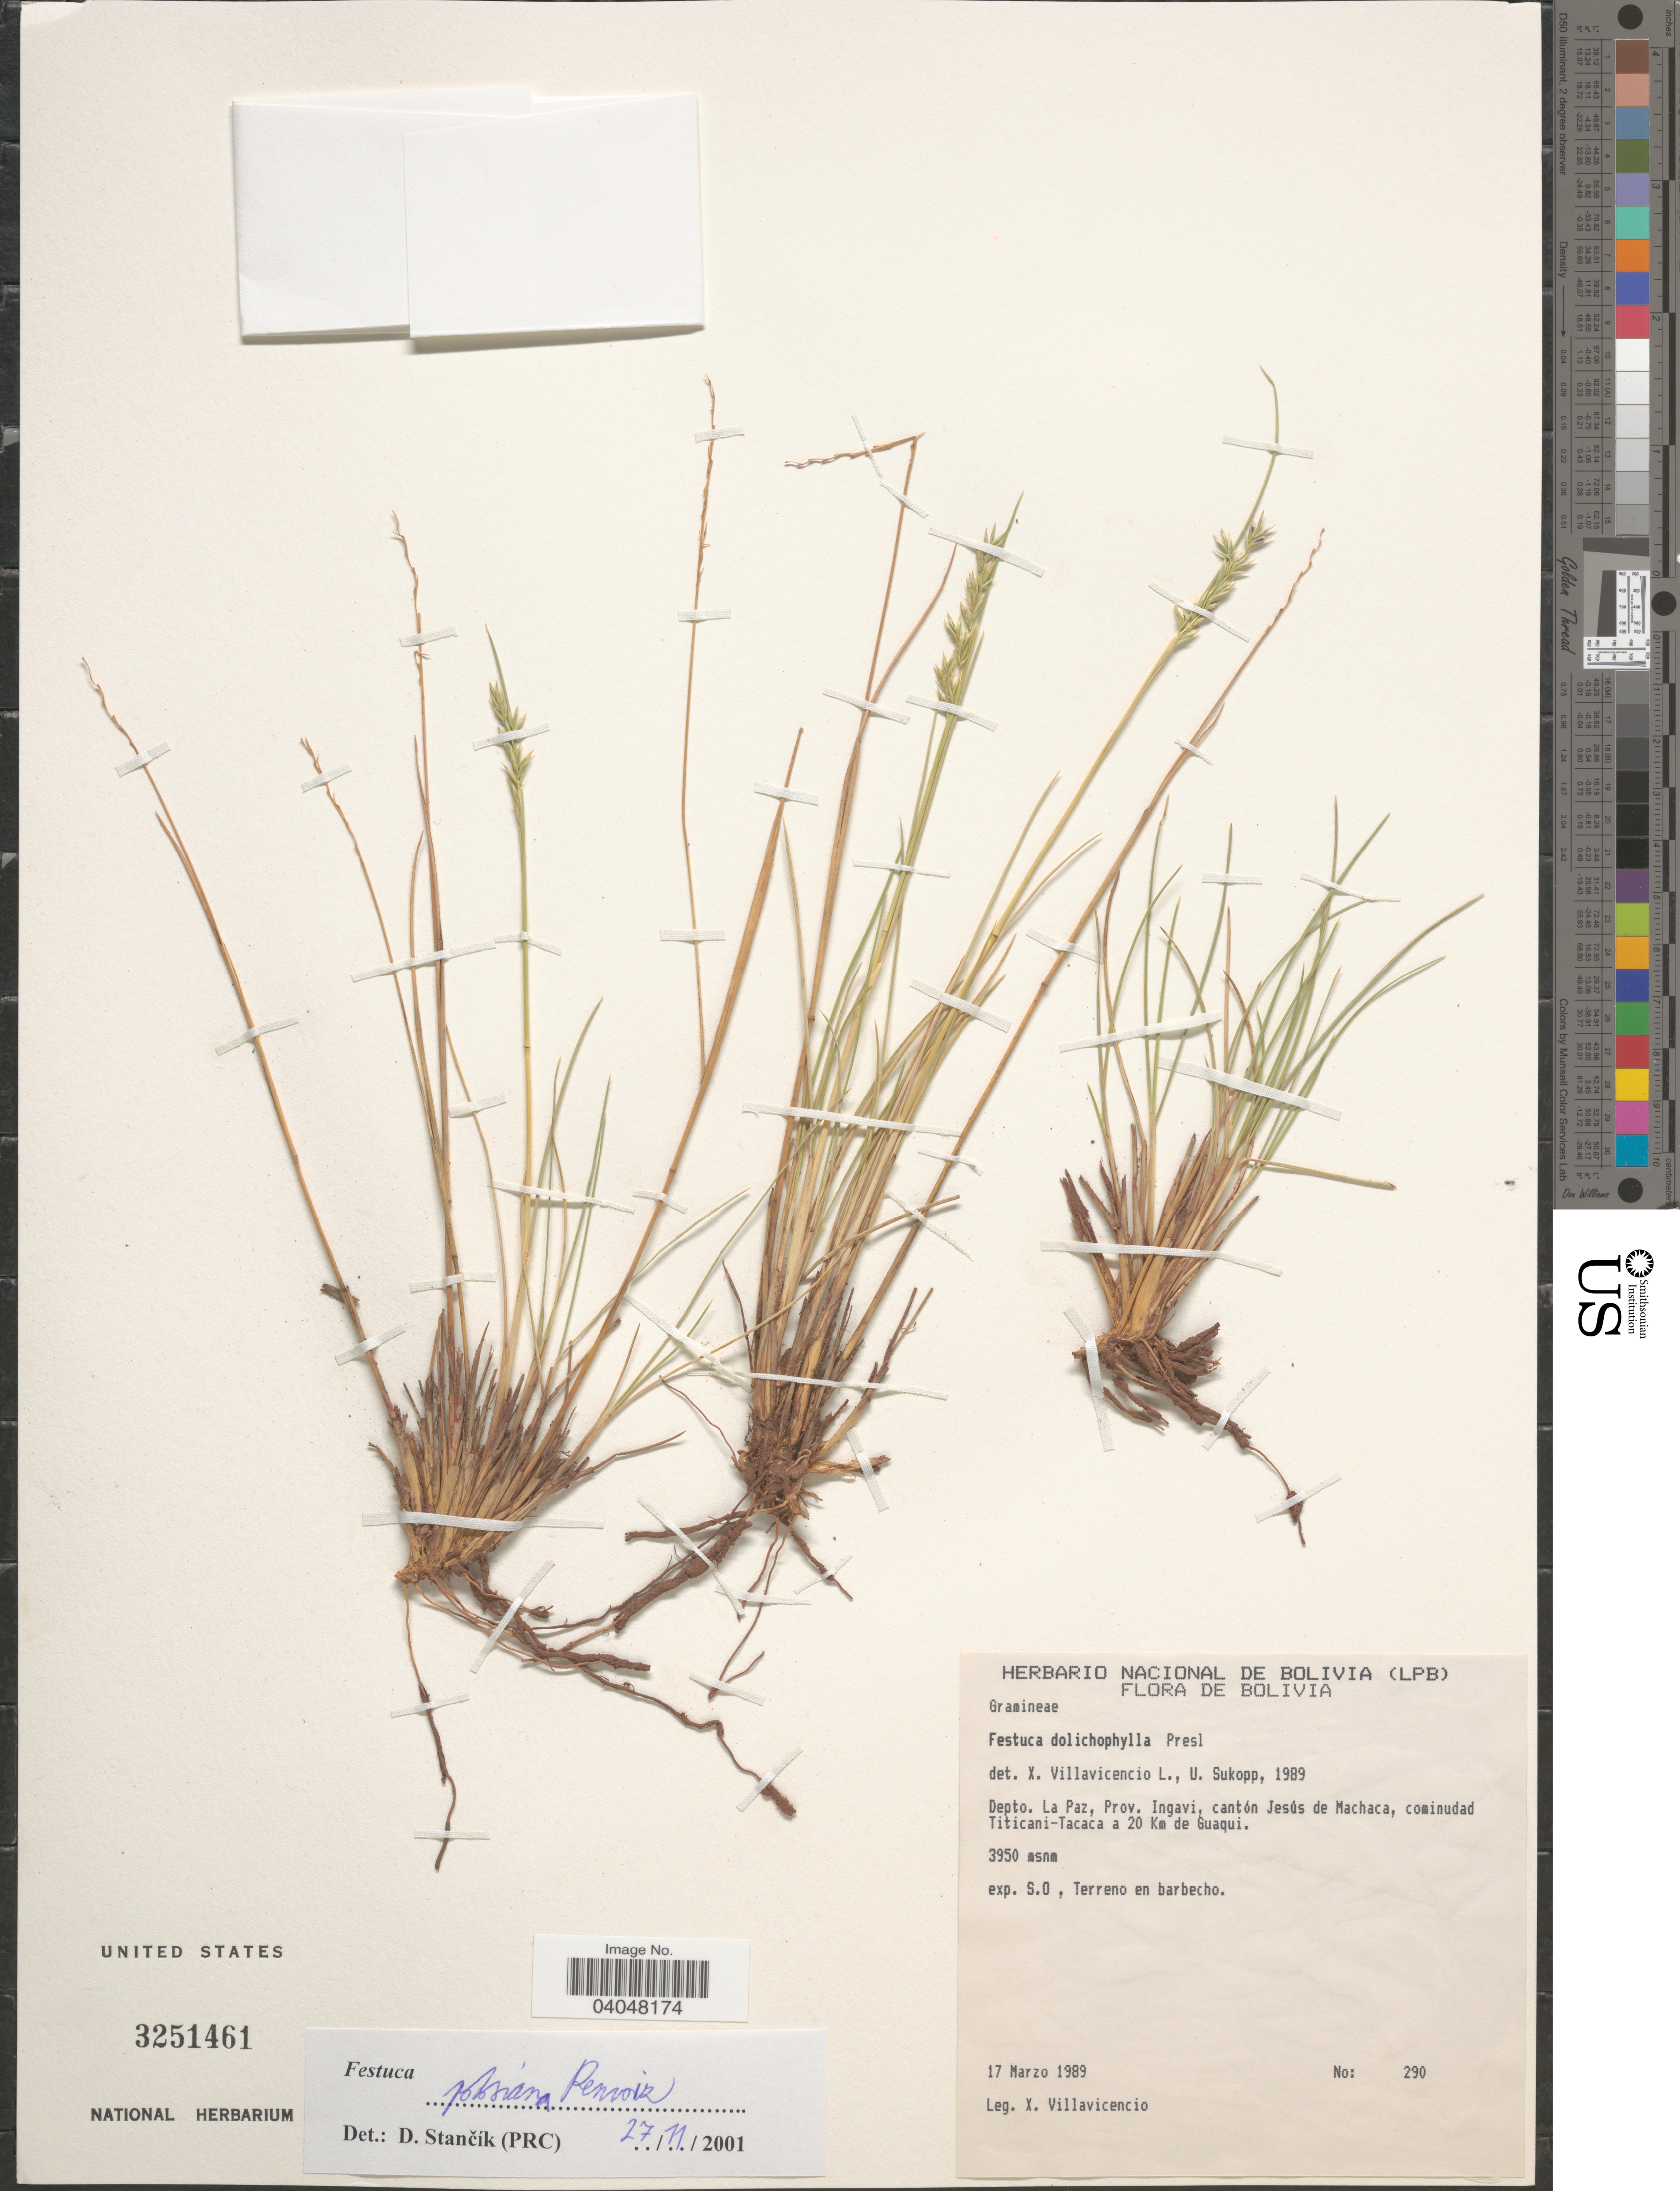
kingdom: Plantae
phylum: Tracheophyta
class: Liliopsida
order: Poales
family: Poaceae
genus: Festuca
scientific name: Festuca potosiana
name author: Renvoize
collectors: X. Villavicencio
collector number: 290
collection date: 1989-03-17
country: Bolivia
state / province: La Paz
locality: Depto. La Paz, Prov. Ingavi, cantón Jesús de Machaca, comunidad Titicani-Tacaca a 20 Km de Guaqui.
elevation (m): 3950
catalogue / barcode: US 3251461